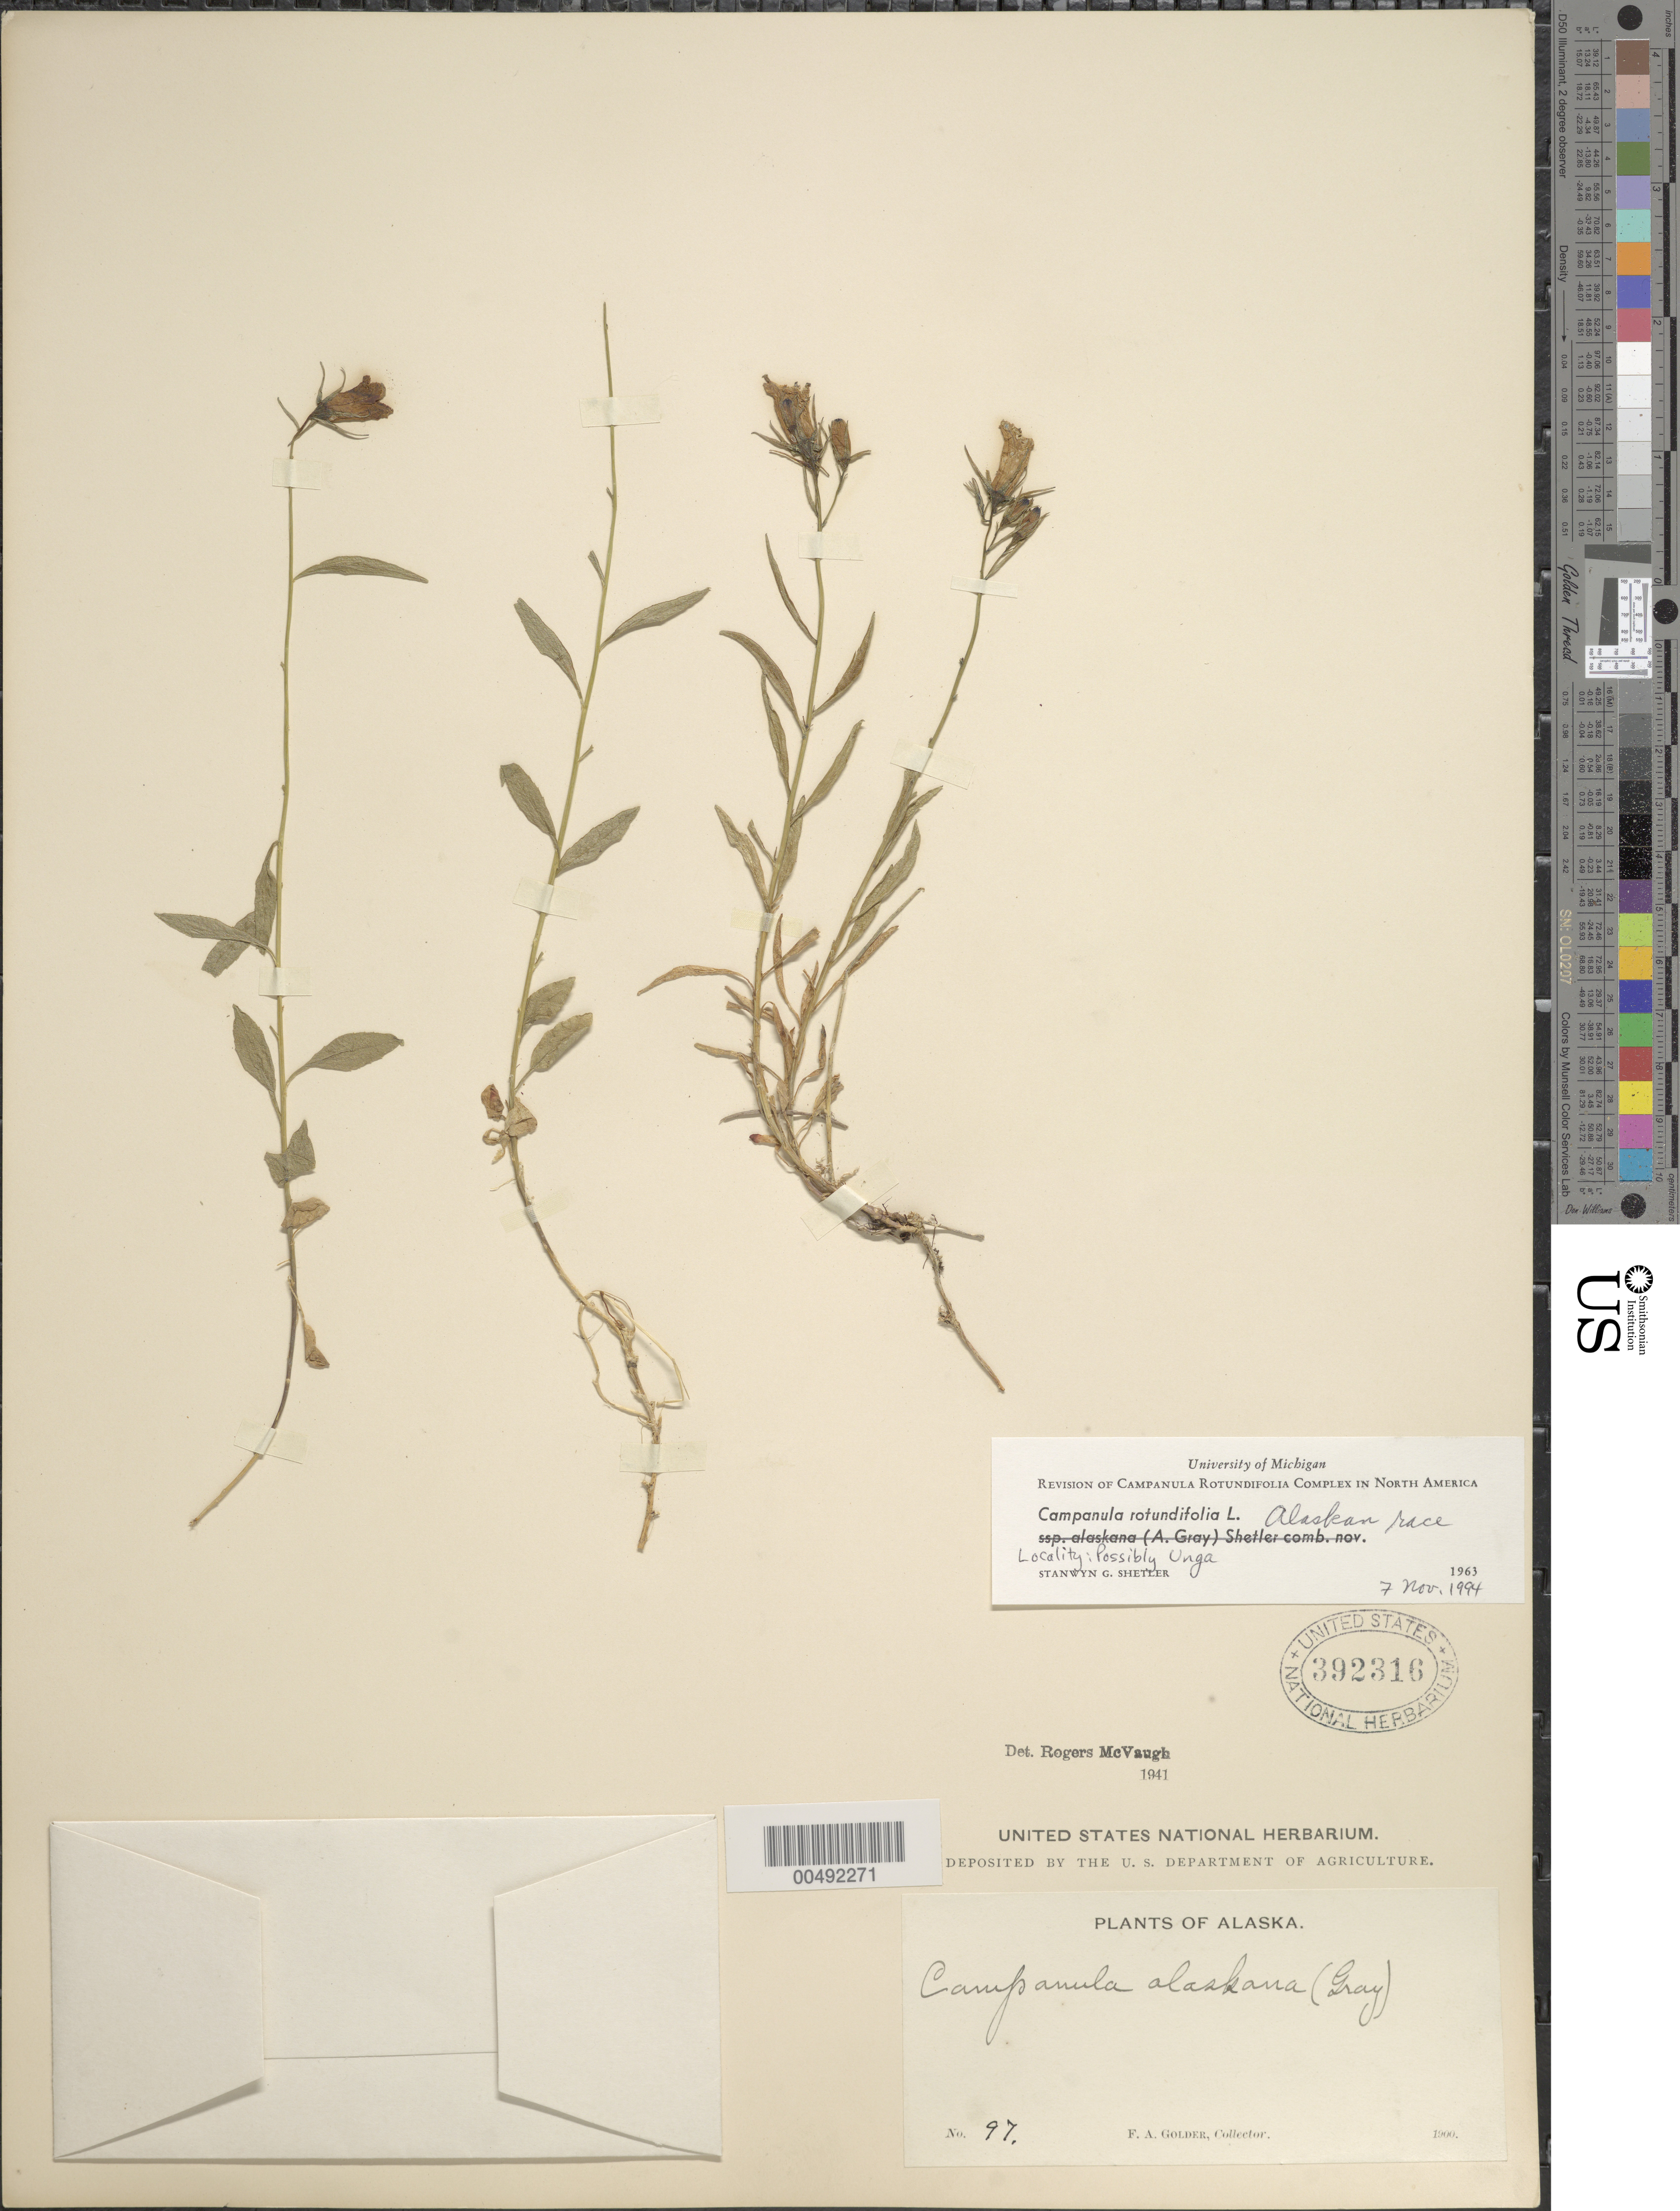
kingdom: Plantae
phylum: Tracheophyta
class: Magnoliopsida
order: Asterales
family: Campanulaceae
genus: Campanula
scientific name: Campanula rotundifolia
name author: L.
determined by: Shetler, Stanwyn G., (US), NMNH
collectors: F. Golder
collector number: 97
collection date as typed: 1900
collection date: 1900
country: United States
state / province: Alaska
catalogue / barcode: US 392316